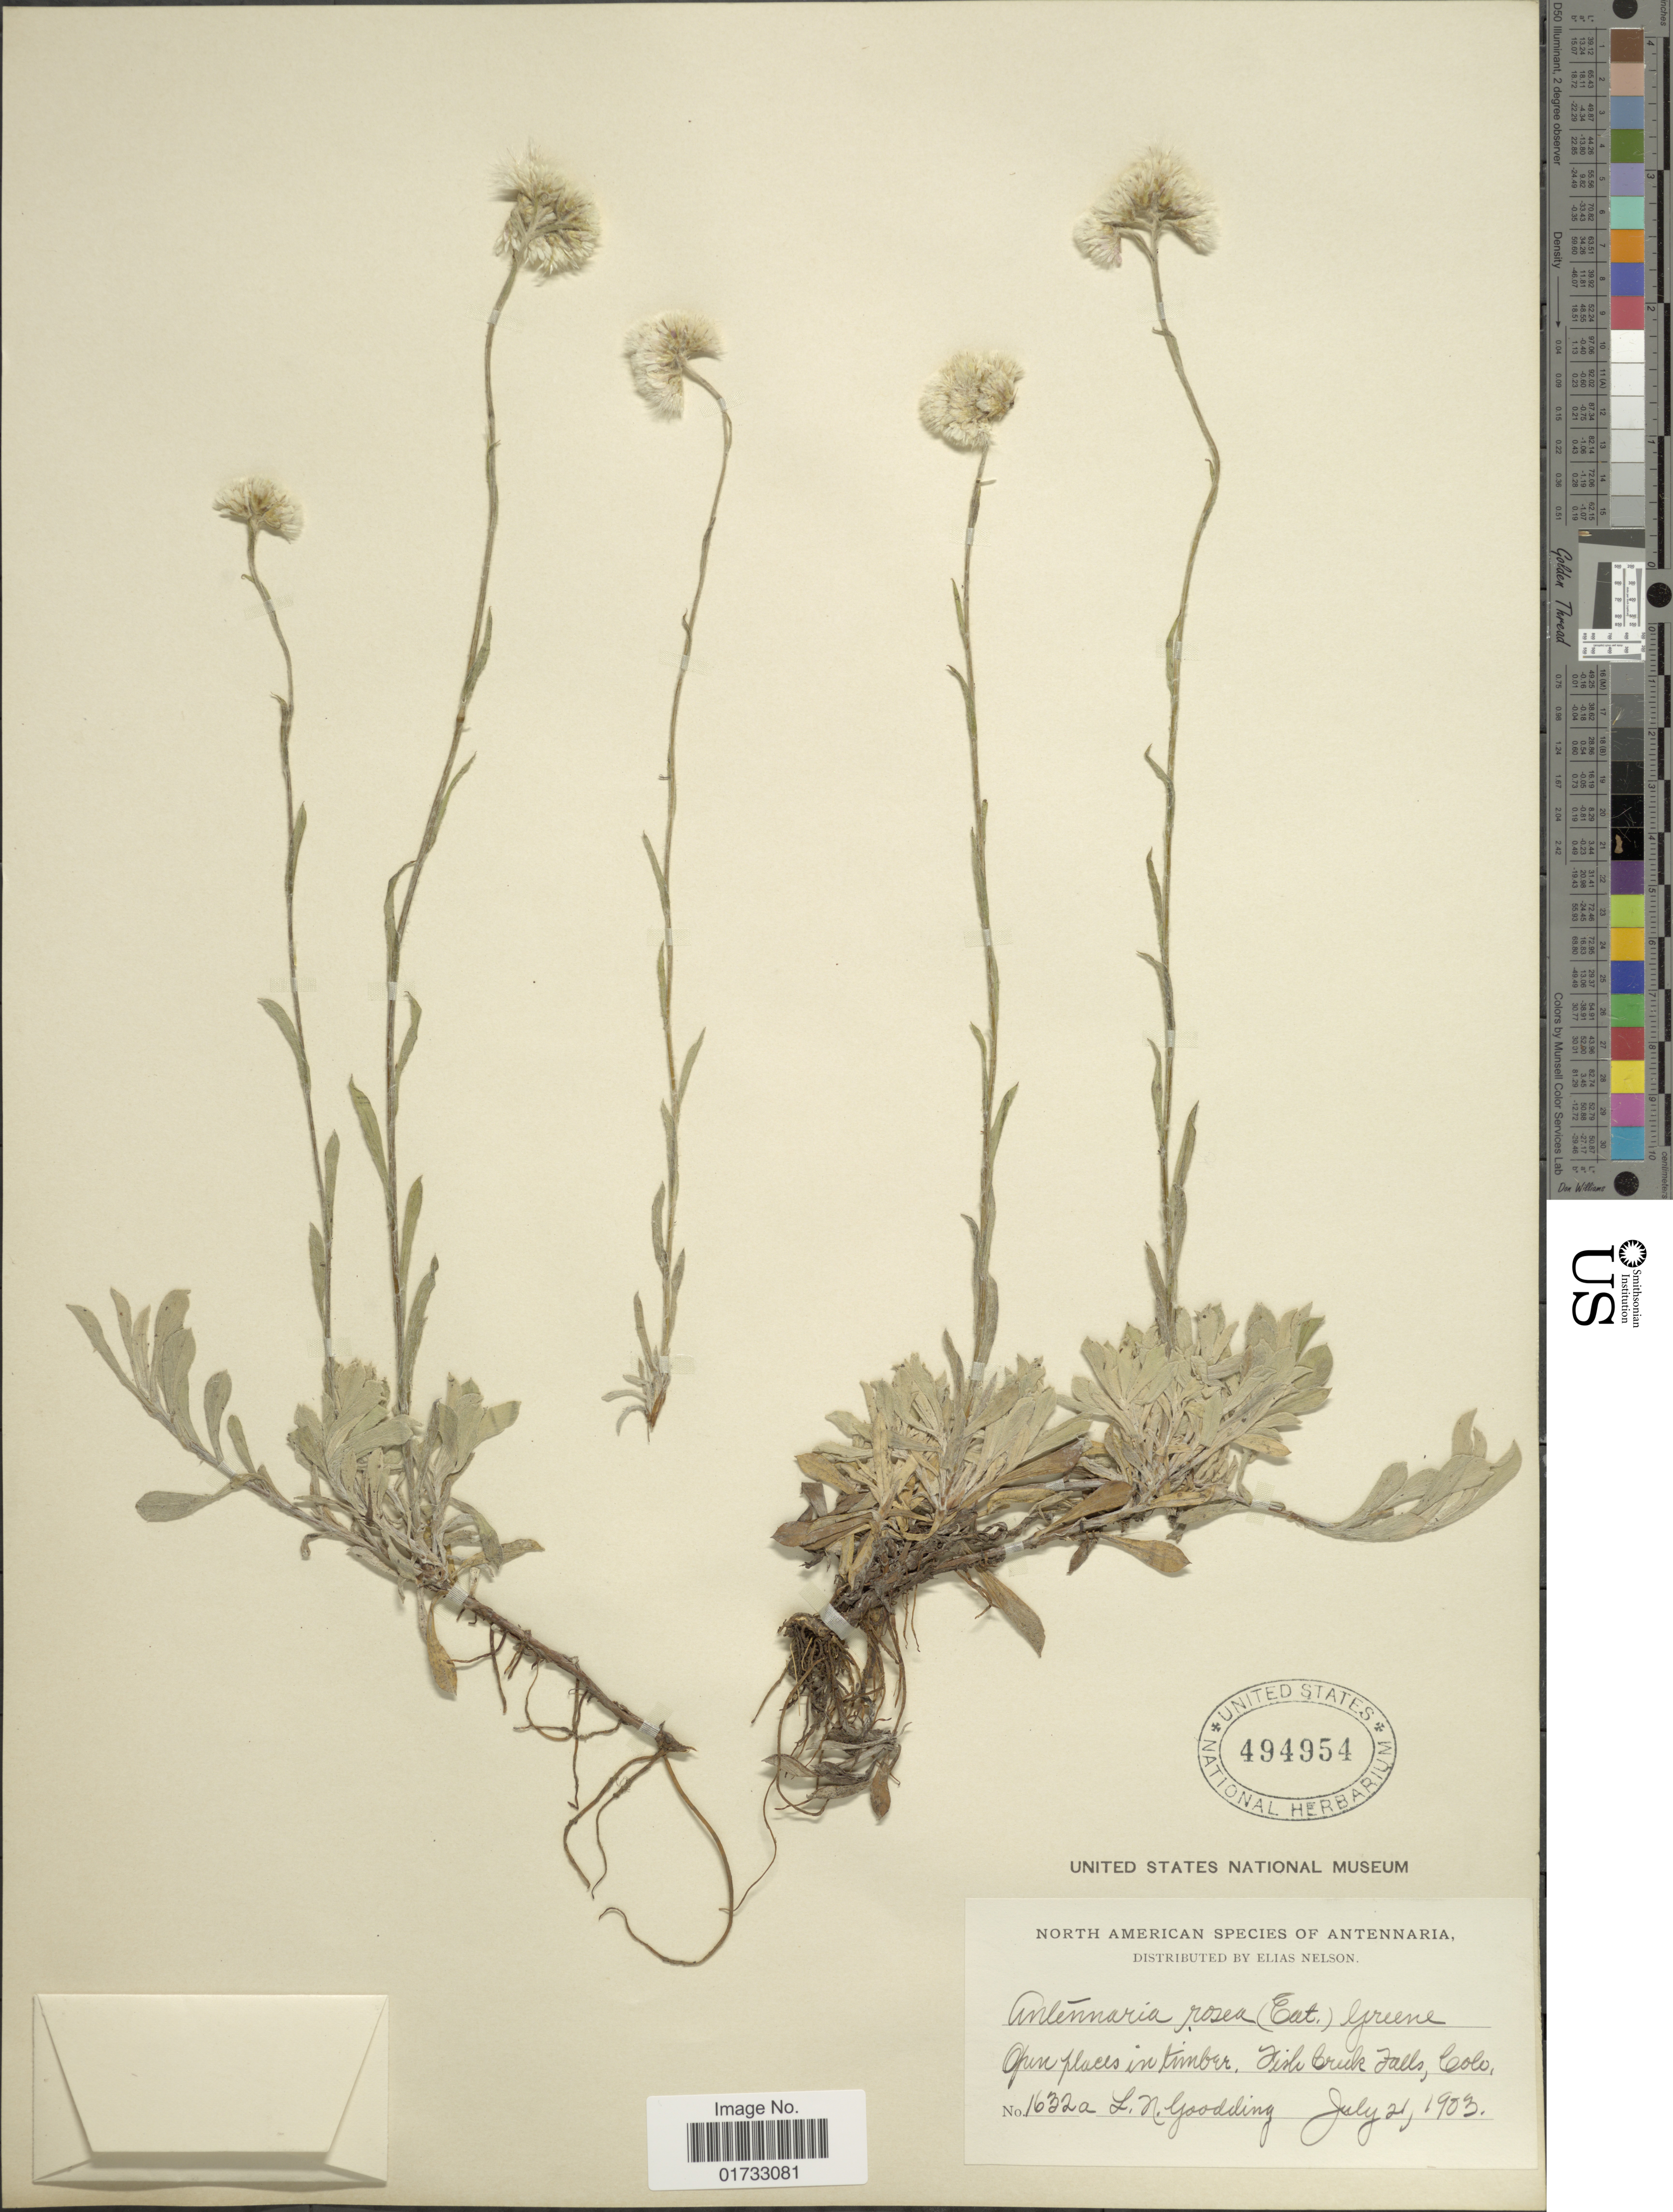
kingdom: Plantae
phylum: Tracheophyta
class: Magnoliopsida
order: Asterales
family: Asteraceae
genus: Antennaria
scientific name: Antennaria rosea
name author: Greene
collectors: L. N. Goodding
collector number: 1632a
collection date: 1903-07-21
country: United States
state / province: Colorado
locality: Open places in timber, Fish Creek Falls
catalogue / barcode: US 494954